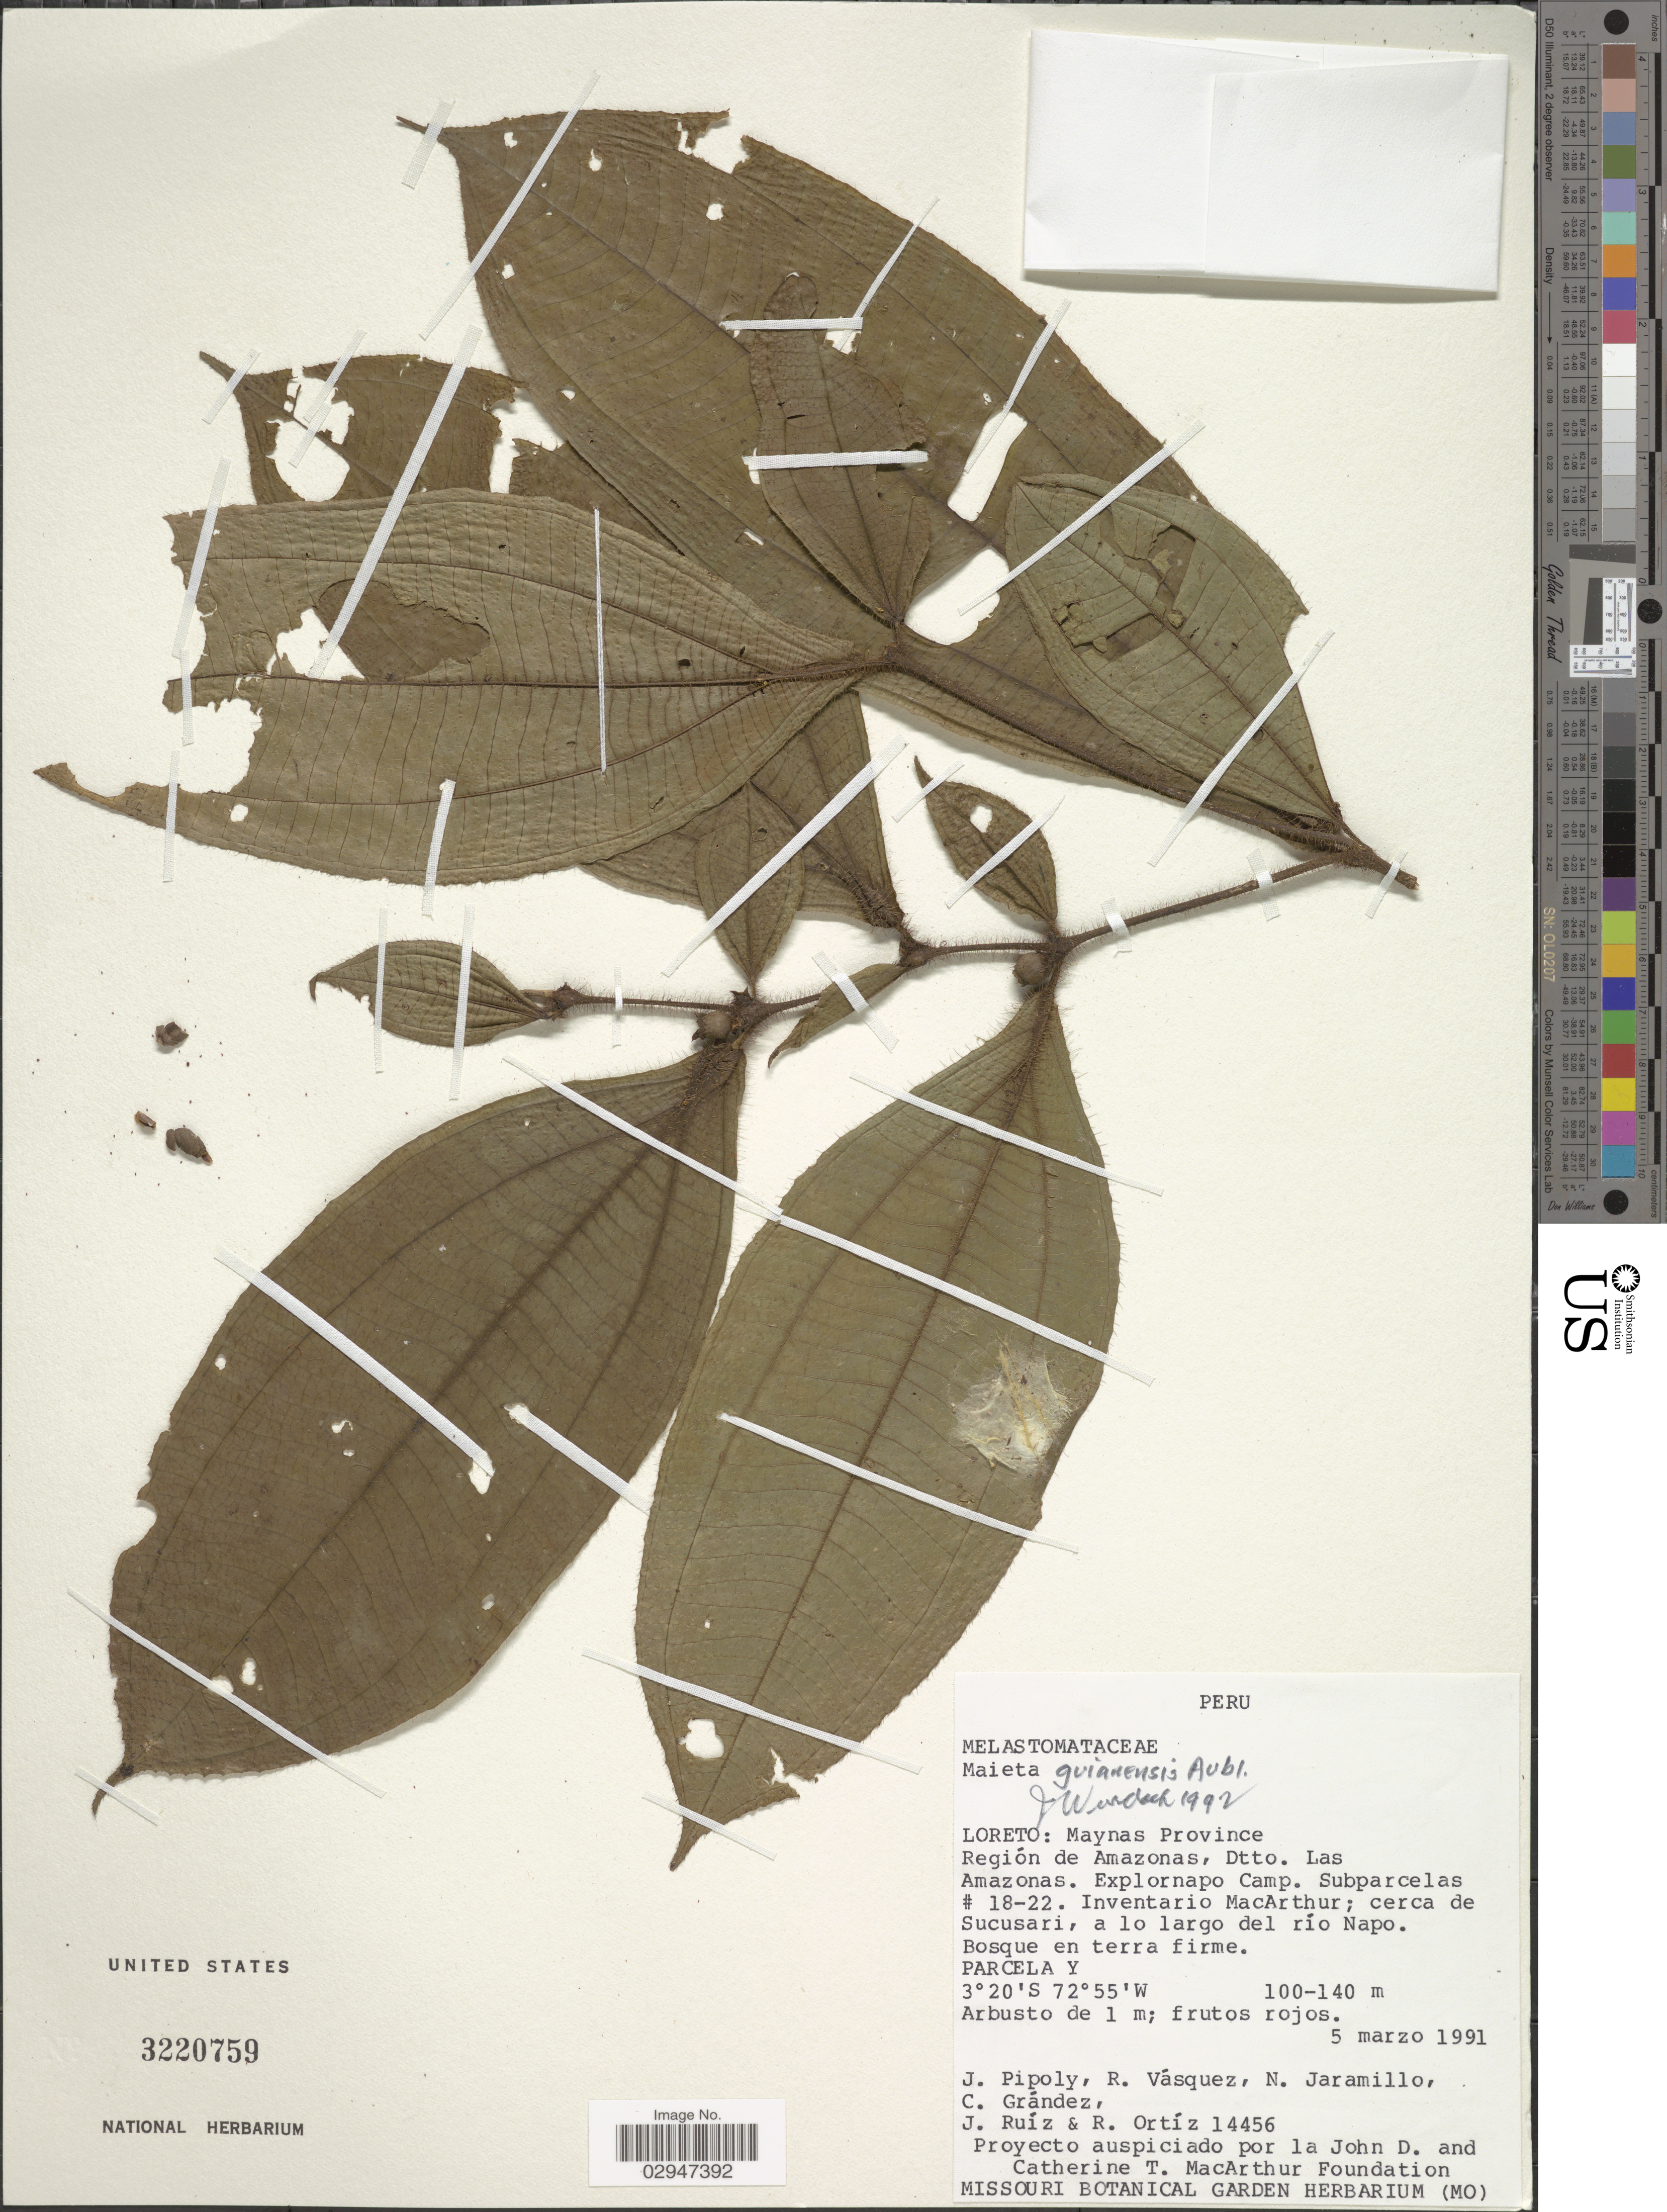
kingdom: Plantae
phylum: Tracheophyta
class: Magnoliopsida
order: Myrtales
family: Melastomataceae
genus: Maieta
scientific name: Maieta guianensis var. guianensis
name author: Aubl.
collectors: J. J. Pipoly, R. Vásquez, N. Jaramillo, C. Grández & et al.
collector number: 14456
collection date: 1991-03-05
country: Peru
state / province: Loreto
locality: Loreto: Maynas Province. Región de Amazonas, Dtto. Las Amazonas. Explornapo Camp. Subparcelas # 18-22. Inventario MacArthur; cerca de Sucusari, a lo largo del río Napo.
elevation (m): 100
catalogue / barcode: US 3220759